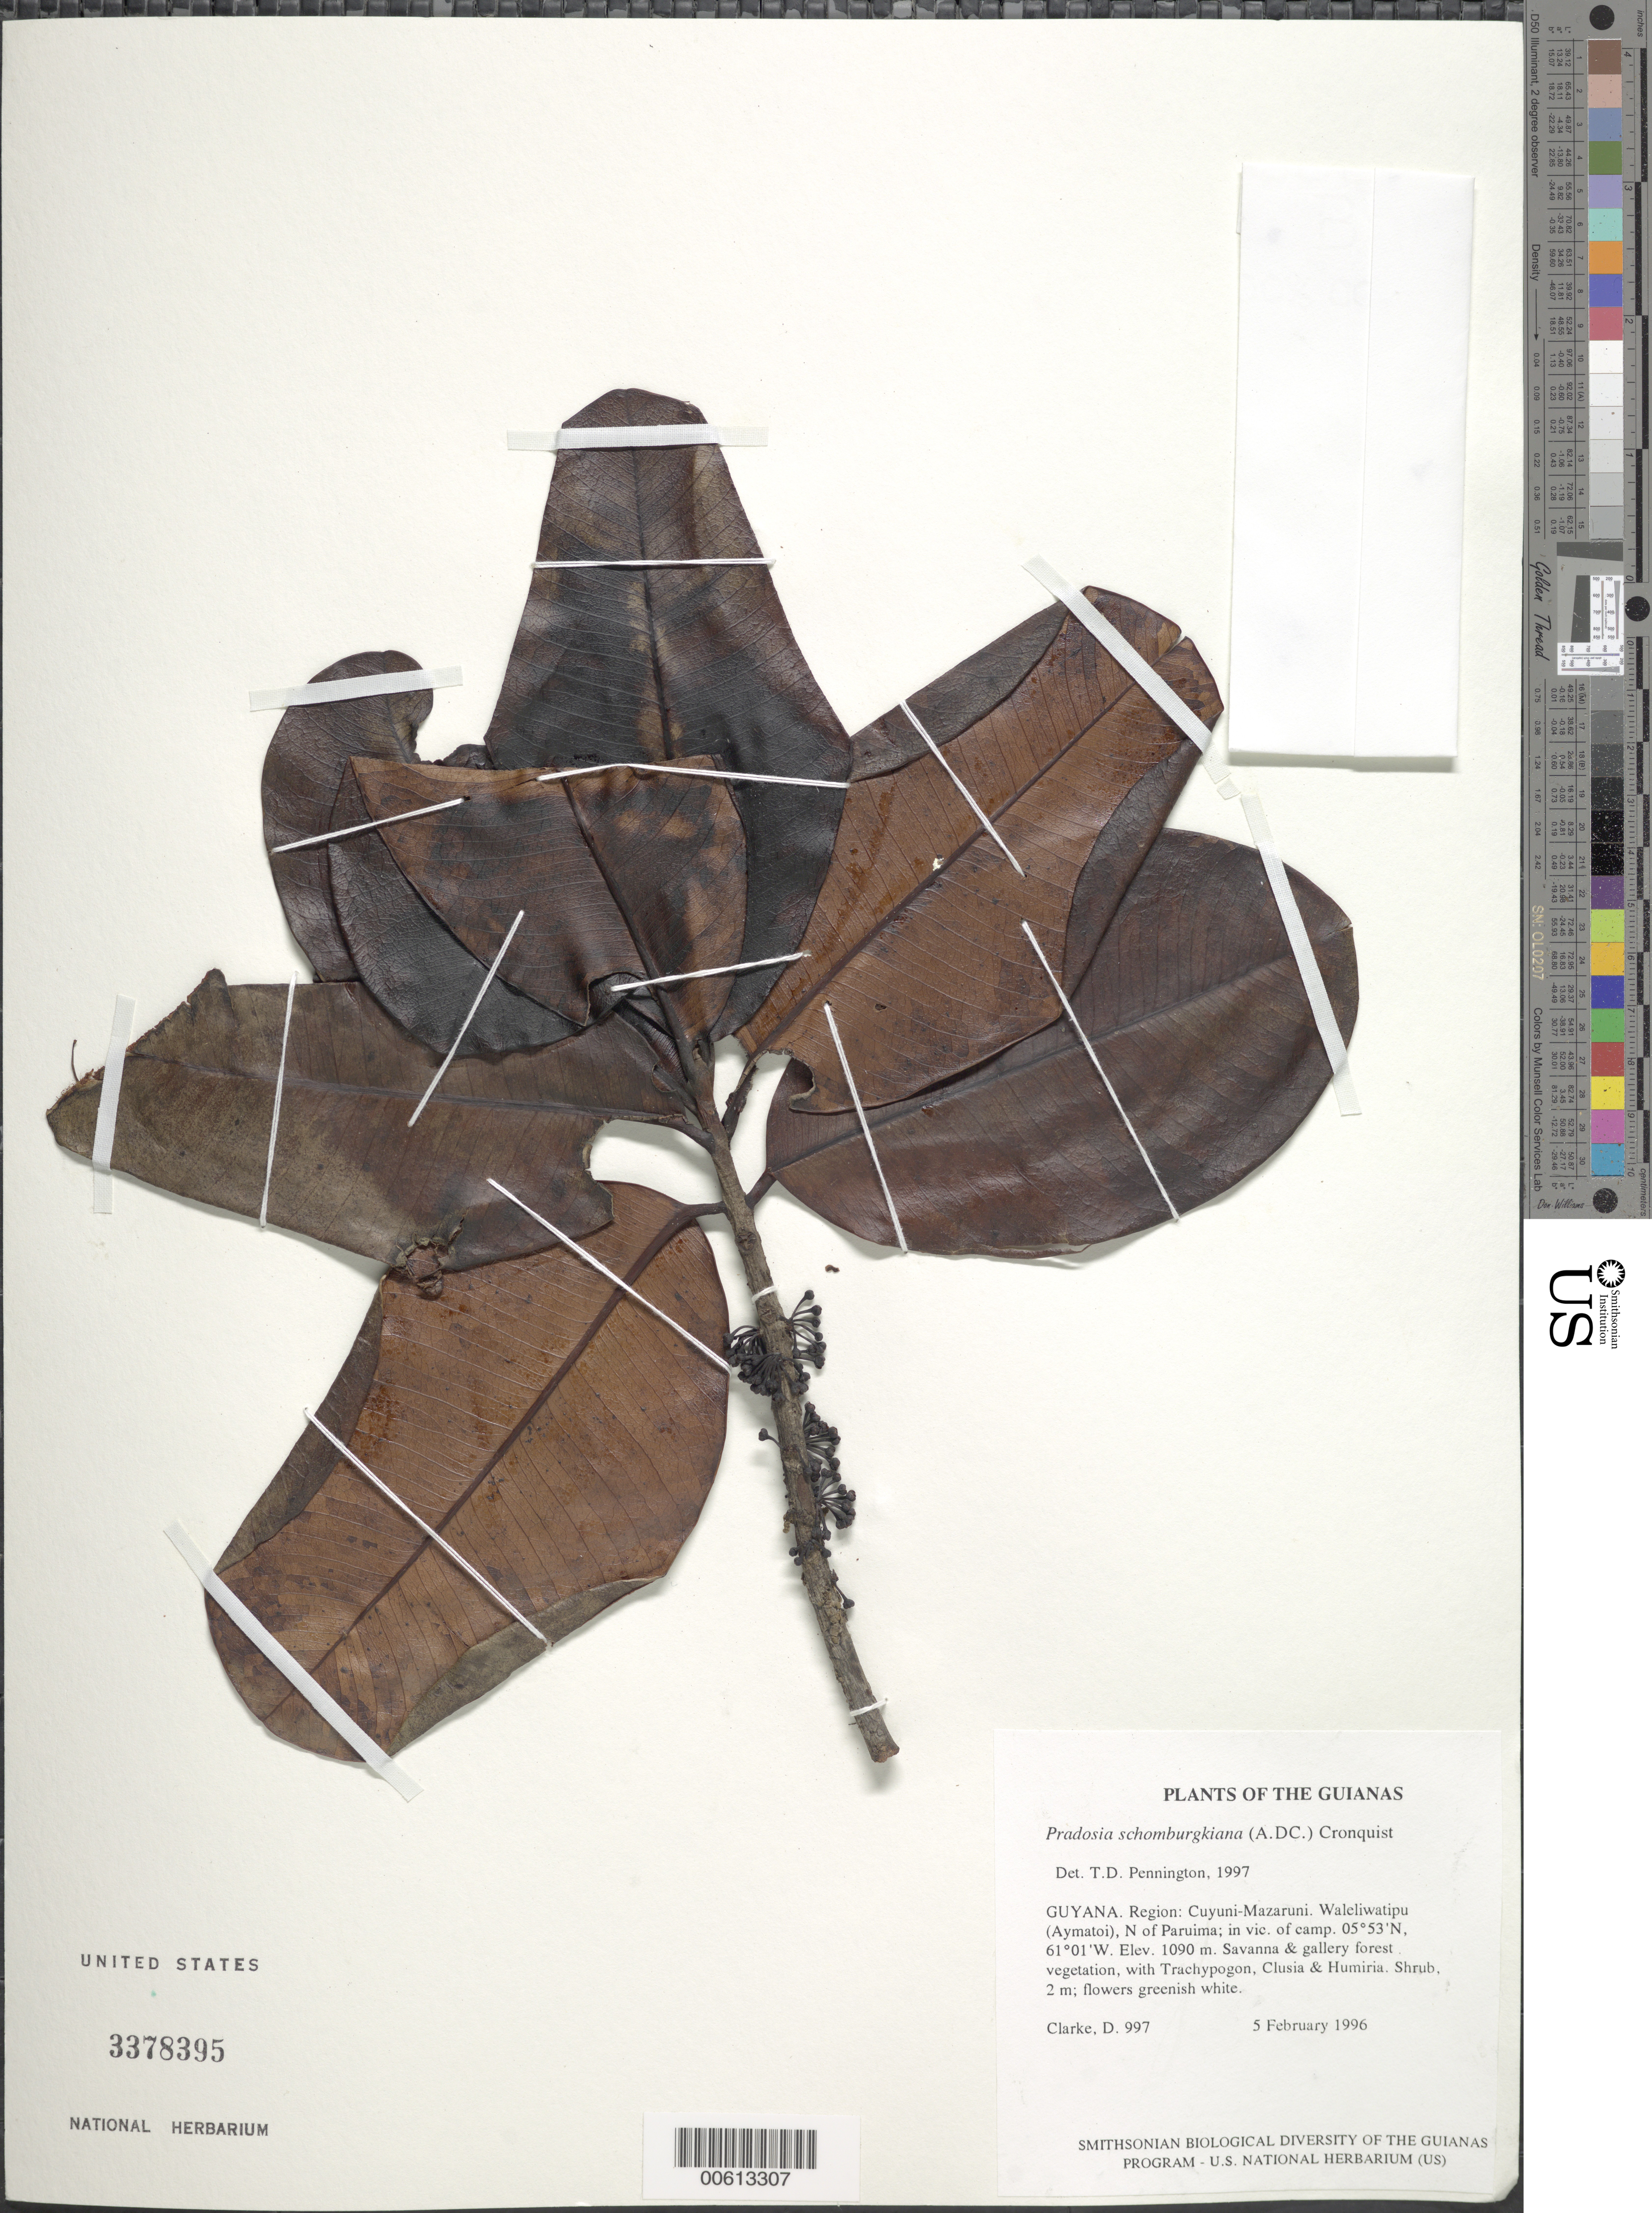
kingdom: Plantae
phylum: Tracheophyta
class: Magnoliopsida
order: Ericales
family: Sapotaceae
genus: Pradosia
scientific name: Pradosia schomburgkiana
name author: (A. DC.) Cronq.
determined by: Pennington, T. D., (K)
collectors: H. D. Clarke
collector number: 997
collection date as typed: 5 February 1996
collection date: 1996-02-05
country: Guyana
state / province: Cuyuni-Mazaruni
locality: Waleliwatipu (Aymatoi), N of Paruima; in vic. of camp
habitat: Savanna & gallery forest vegetation, with Trachypogon, Clusia & Humiria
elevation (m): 1090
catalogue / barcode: US 3378395